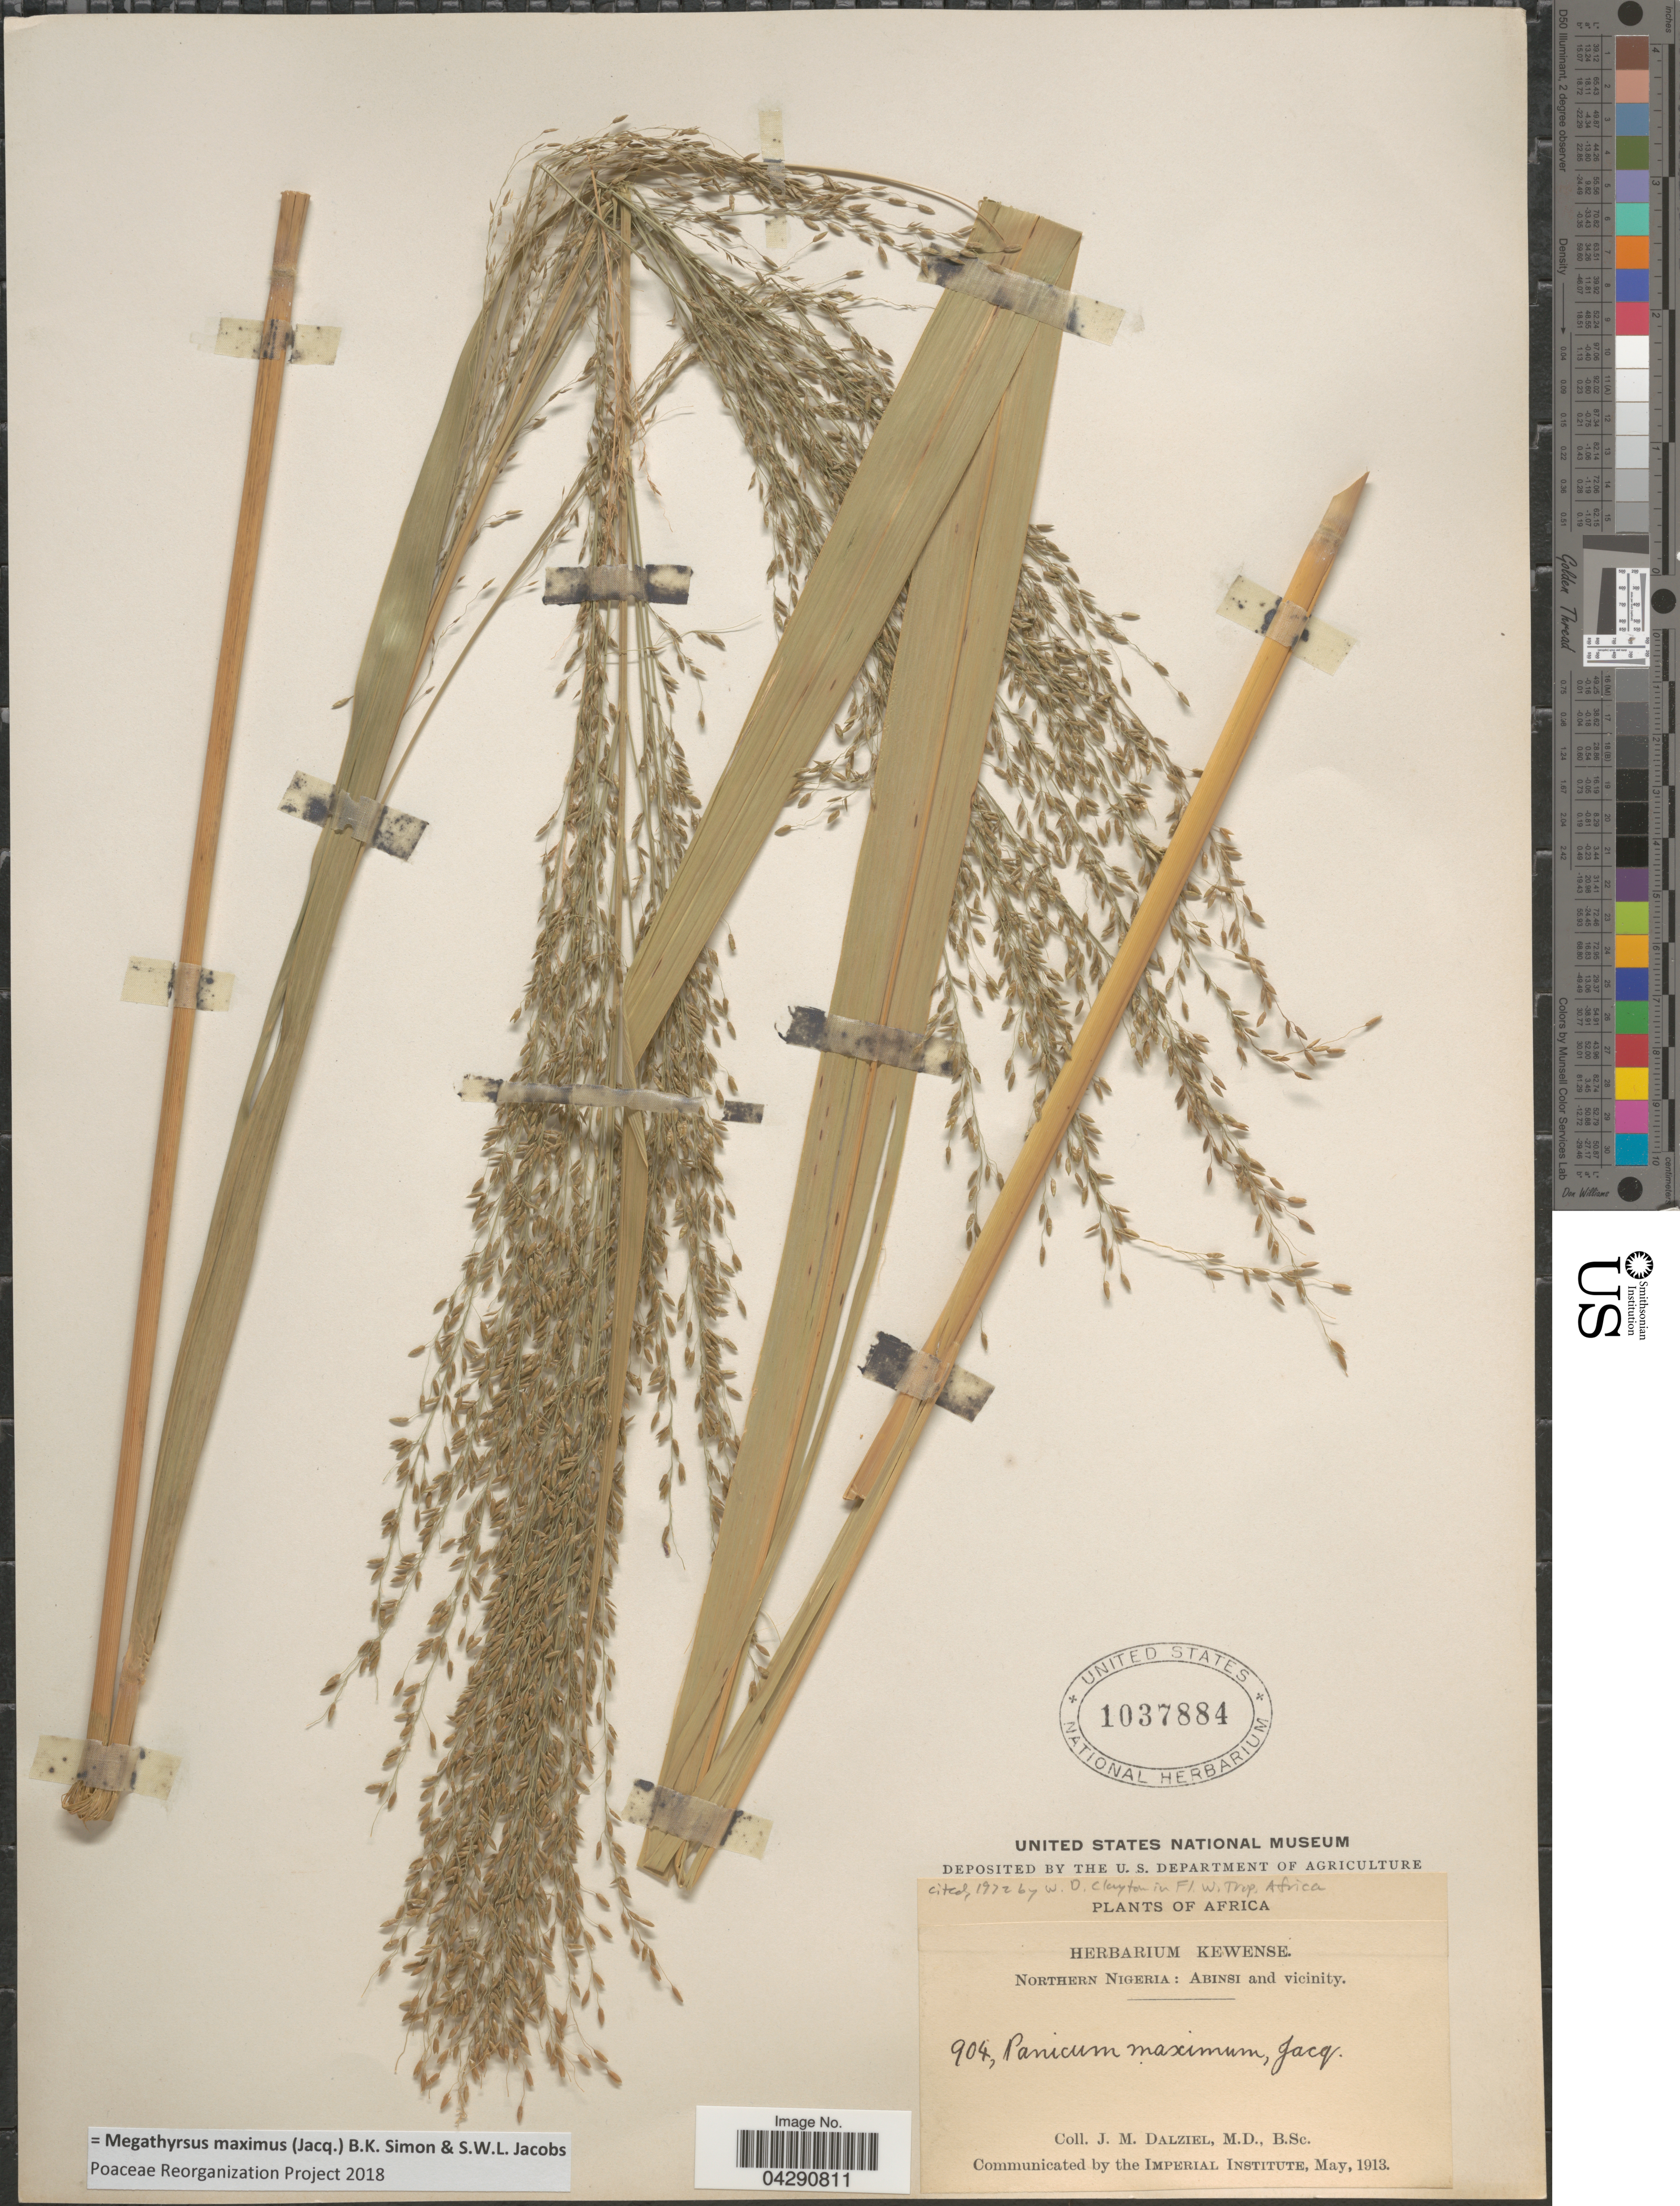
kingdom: Plantae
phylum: Tracheophyta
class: Liliopsida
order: Poales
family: Poaceae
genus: Megathyrsus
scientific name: Megathyrsus maximus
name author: (Jacq.) B.K. Simon & S.W.L. Jacobs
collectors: J. Dalziel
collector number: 904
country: Nigeria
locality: Northern Nigeria: Abinsi and vicinity.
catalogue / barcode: US 1037884